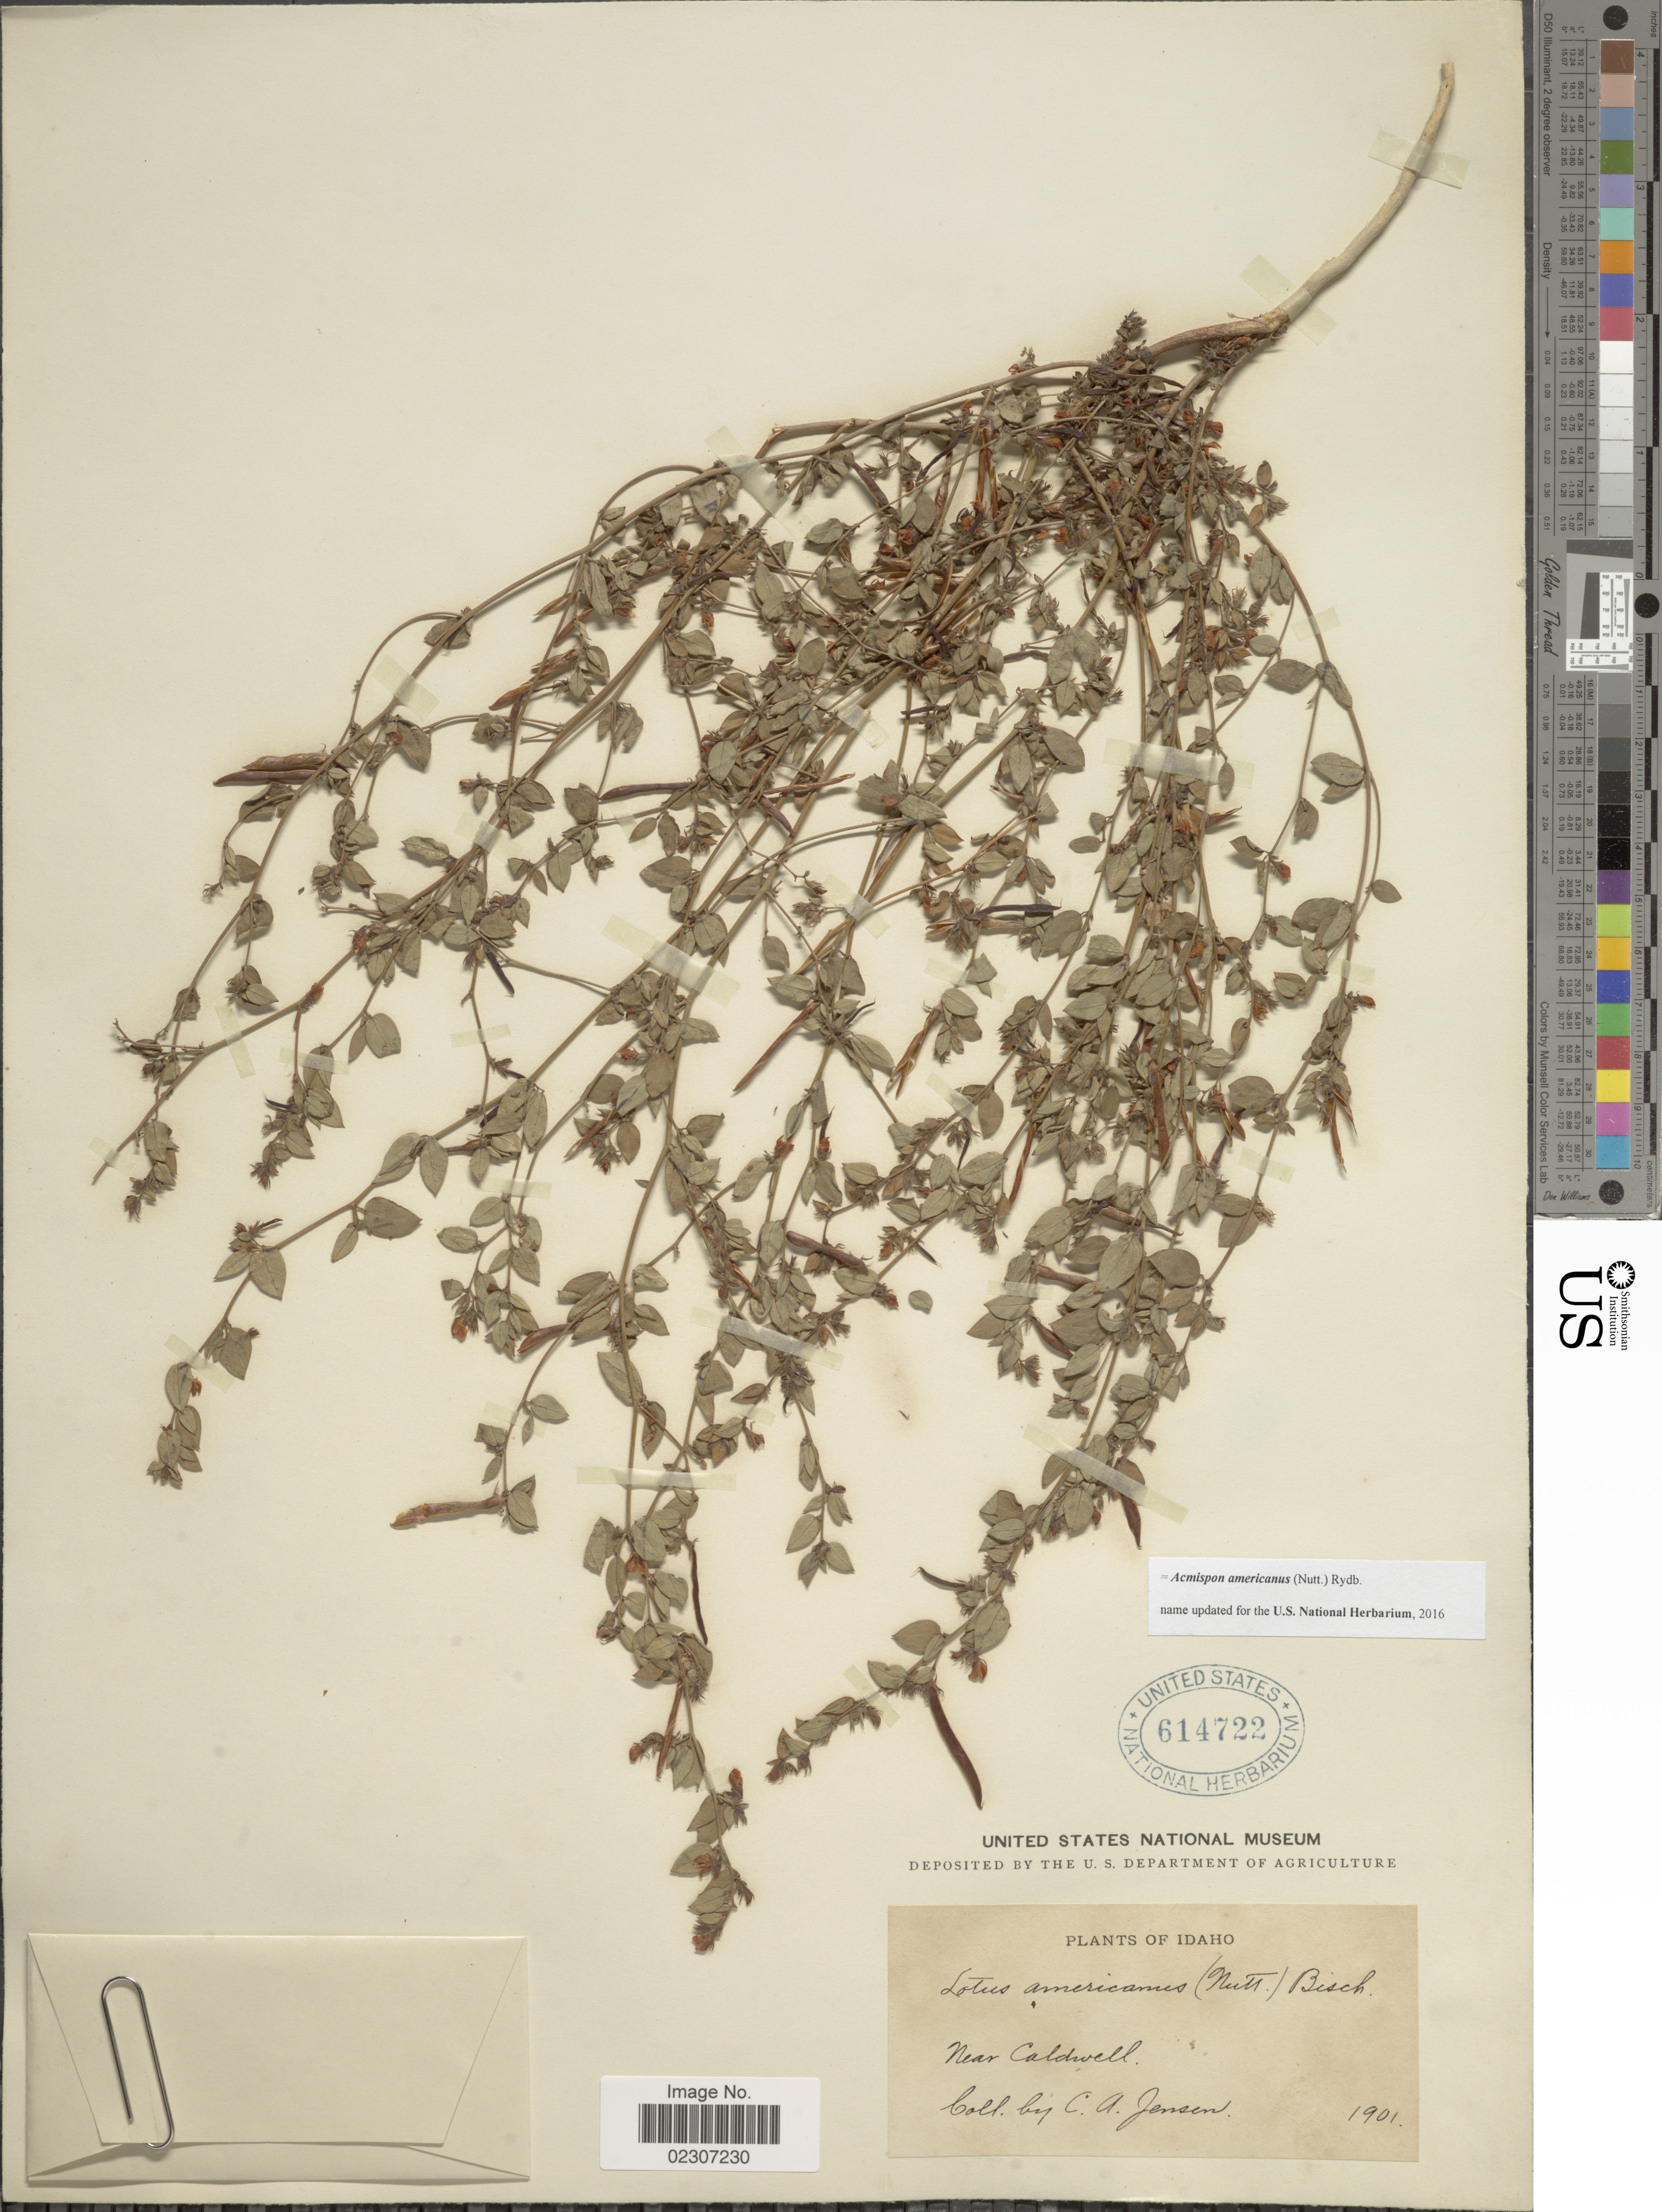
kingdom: Plantae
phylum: Tracheophyta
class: Magnoliopsida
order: Fabales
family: Fabaceae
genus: Acmispon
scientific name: Acmispon americanus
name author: (Nutt.) Rydb.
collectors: C. Jensen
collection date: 1901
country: United States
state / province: Idaho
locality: Near Caldwell.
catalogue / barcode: US 614722